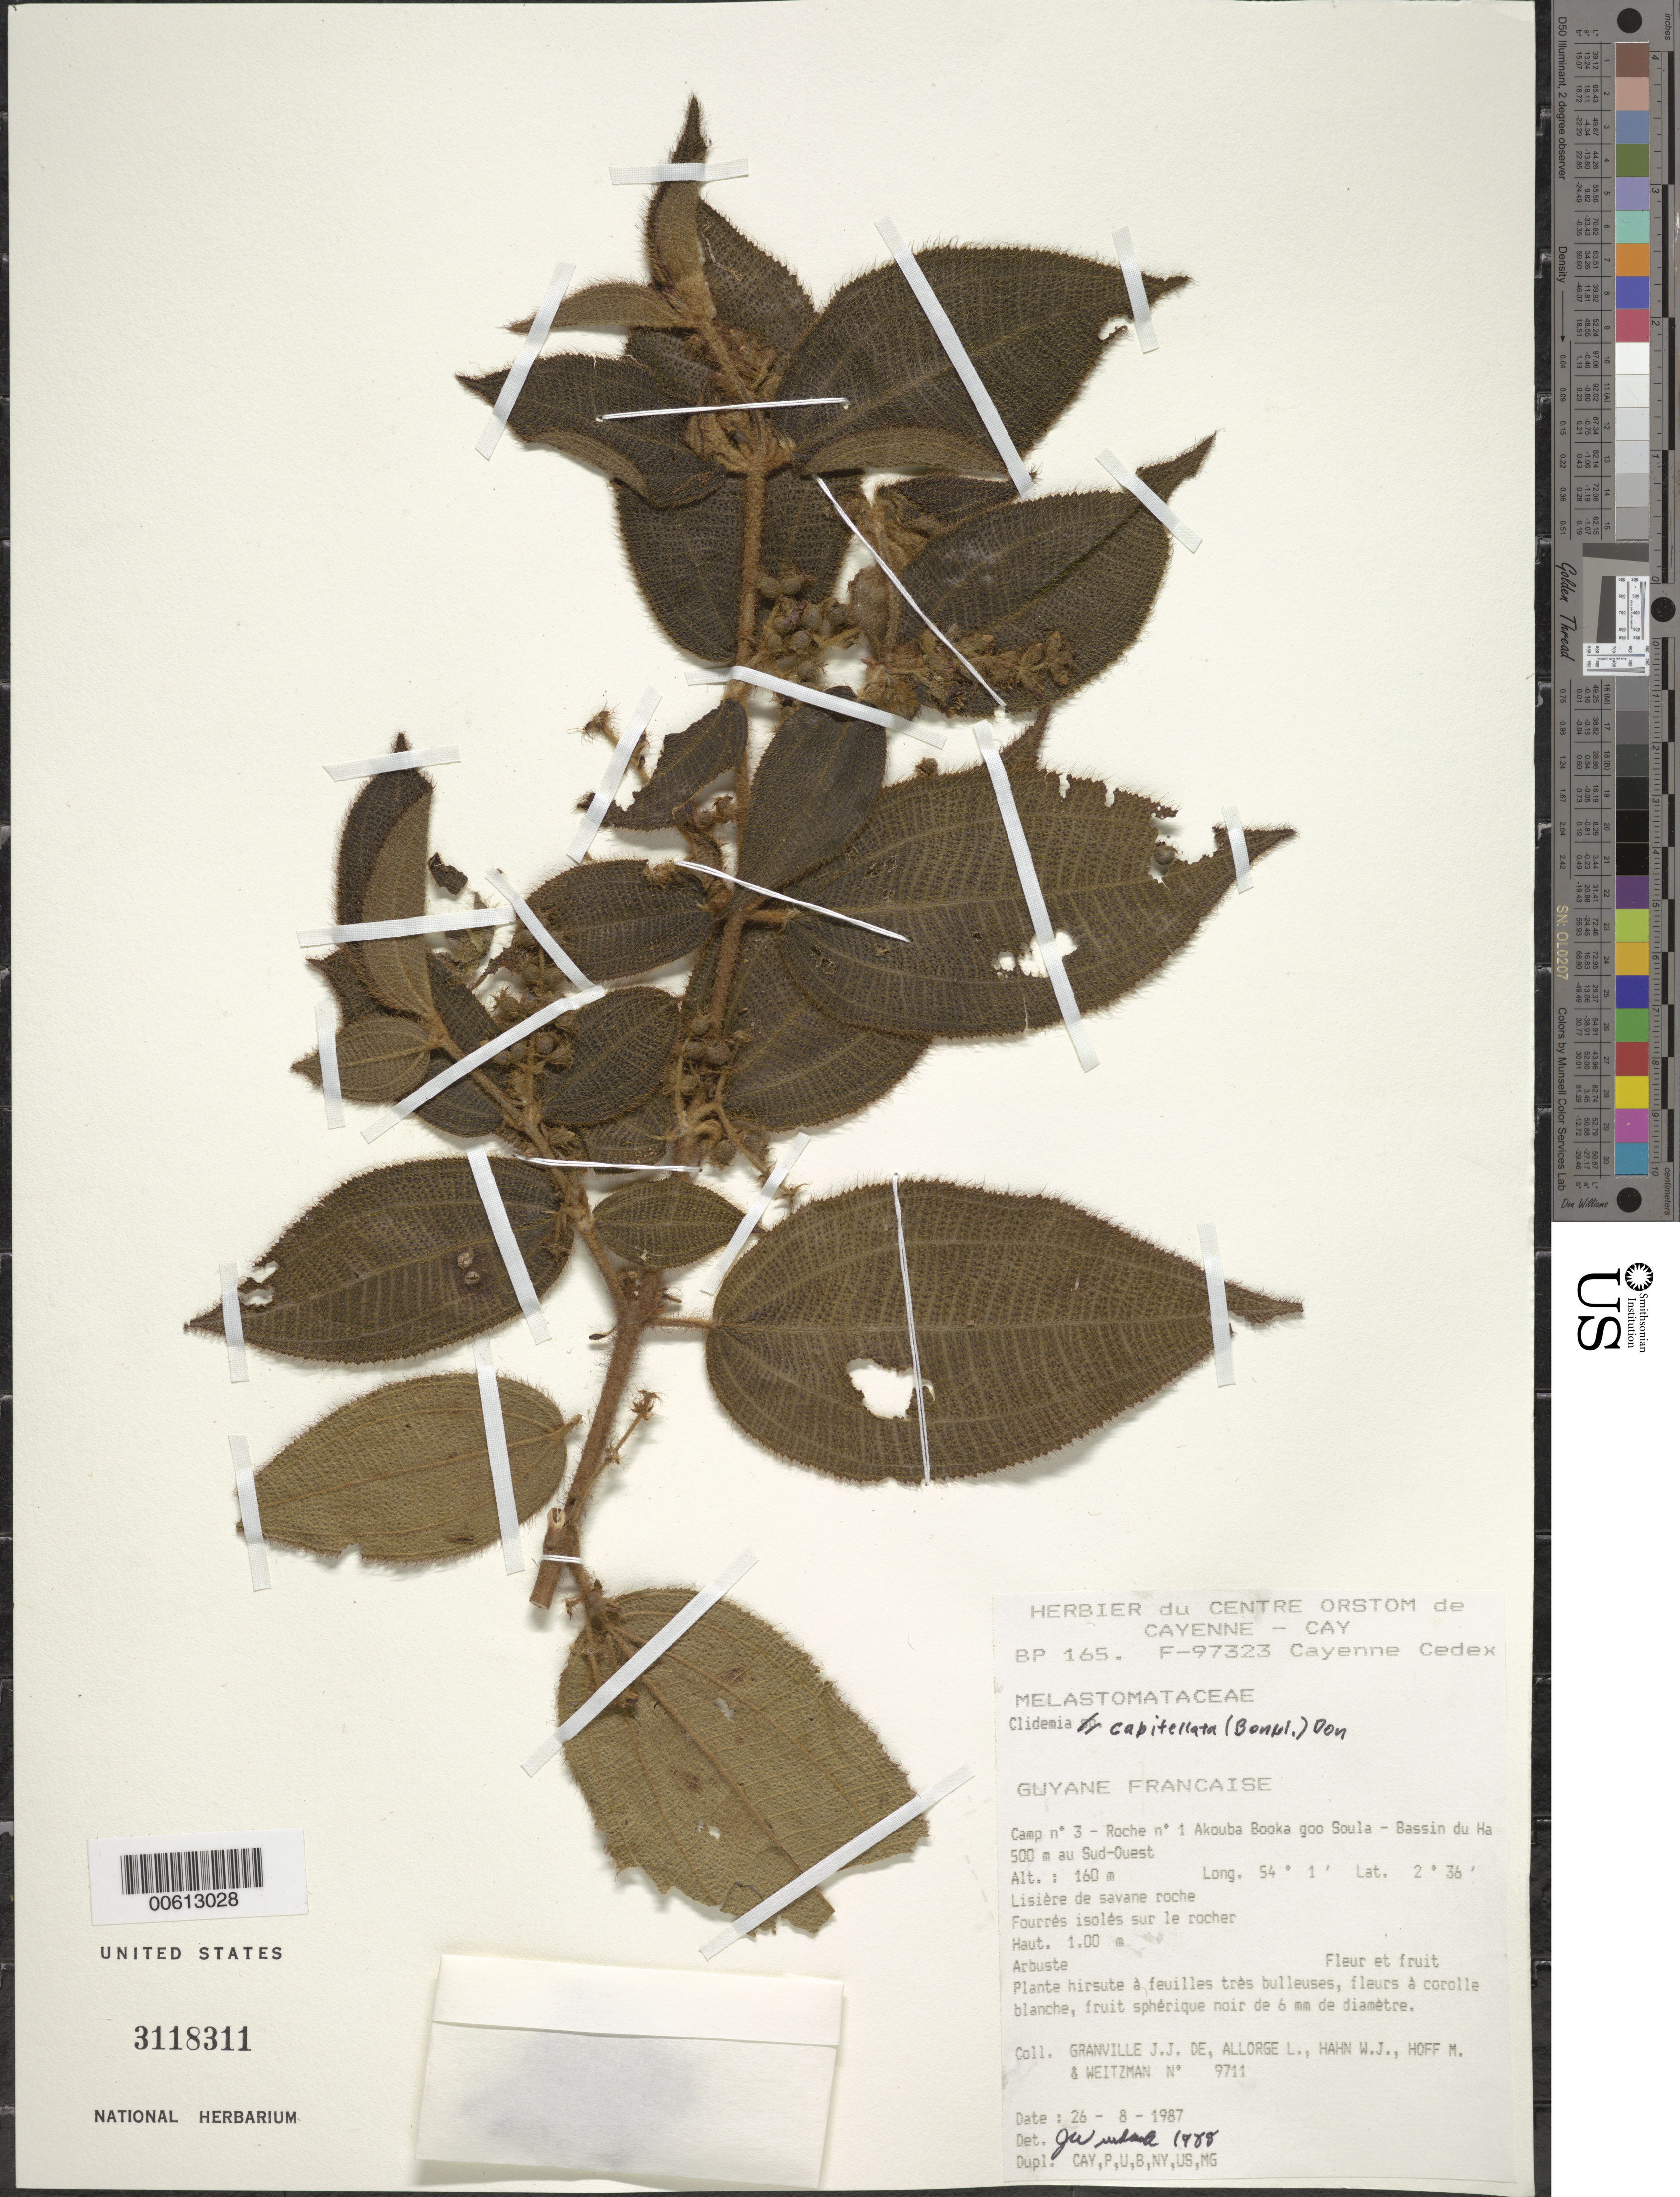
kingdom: Plantae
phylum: Tracheophyta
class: Magnoliopsida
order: Myrtales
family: Melastomataceae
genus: Clidemia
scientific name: Clidemia capitellata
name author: (Bonpl.) D. Don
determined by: Wurdack, John J., (US), US (UNITED STATES)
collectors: J.-J. de Granville, L. Allorge, W. J. Hahn, M. Hoff & A. L. Weitzman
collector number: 9711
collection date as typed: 26-Aug-87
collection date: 1987-08-26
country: French Guiana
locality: Akouba Booka goo Soula, Camp #3, Roche no. 1, Bassin du Haut-Marouini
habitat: Lisiere de savane roche; fourres isoles sur le rocher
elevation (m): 160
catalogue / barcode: US 3118311